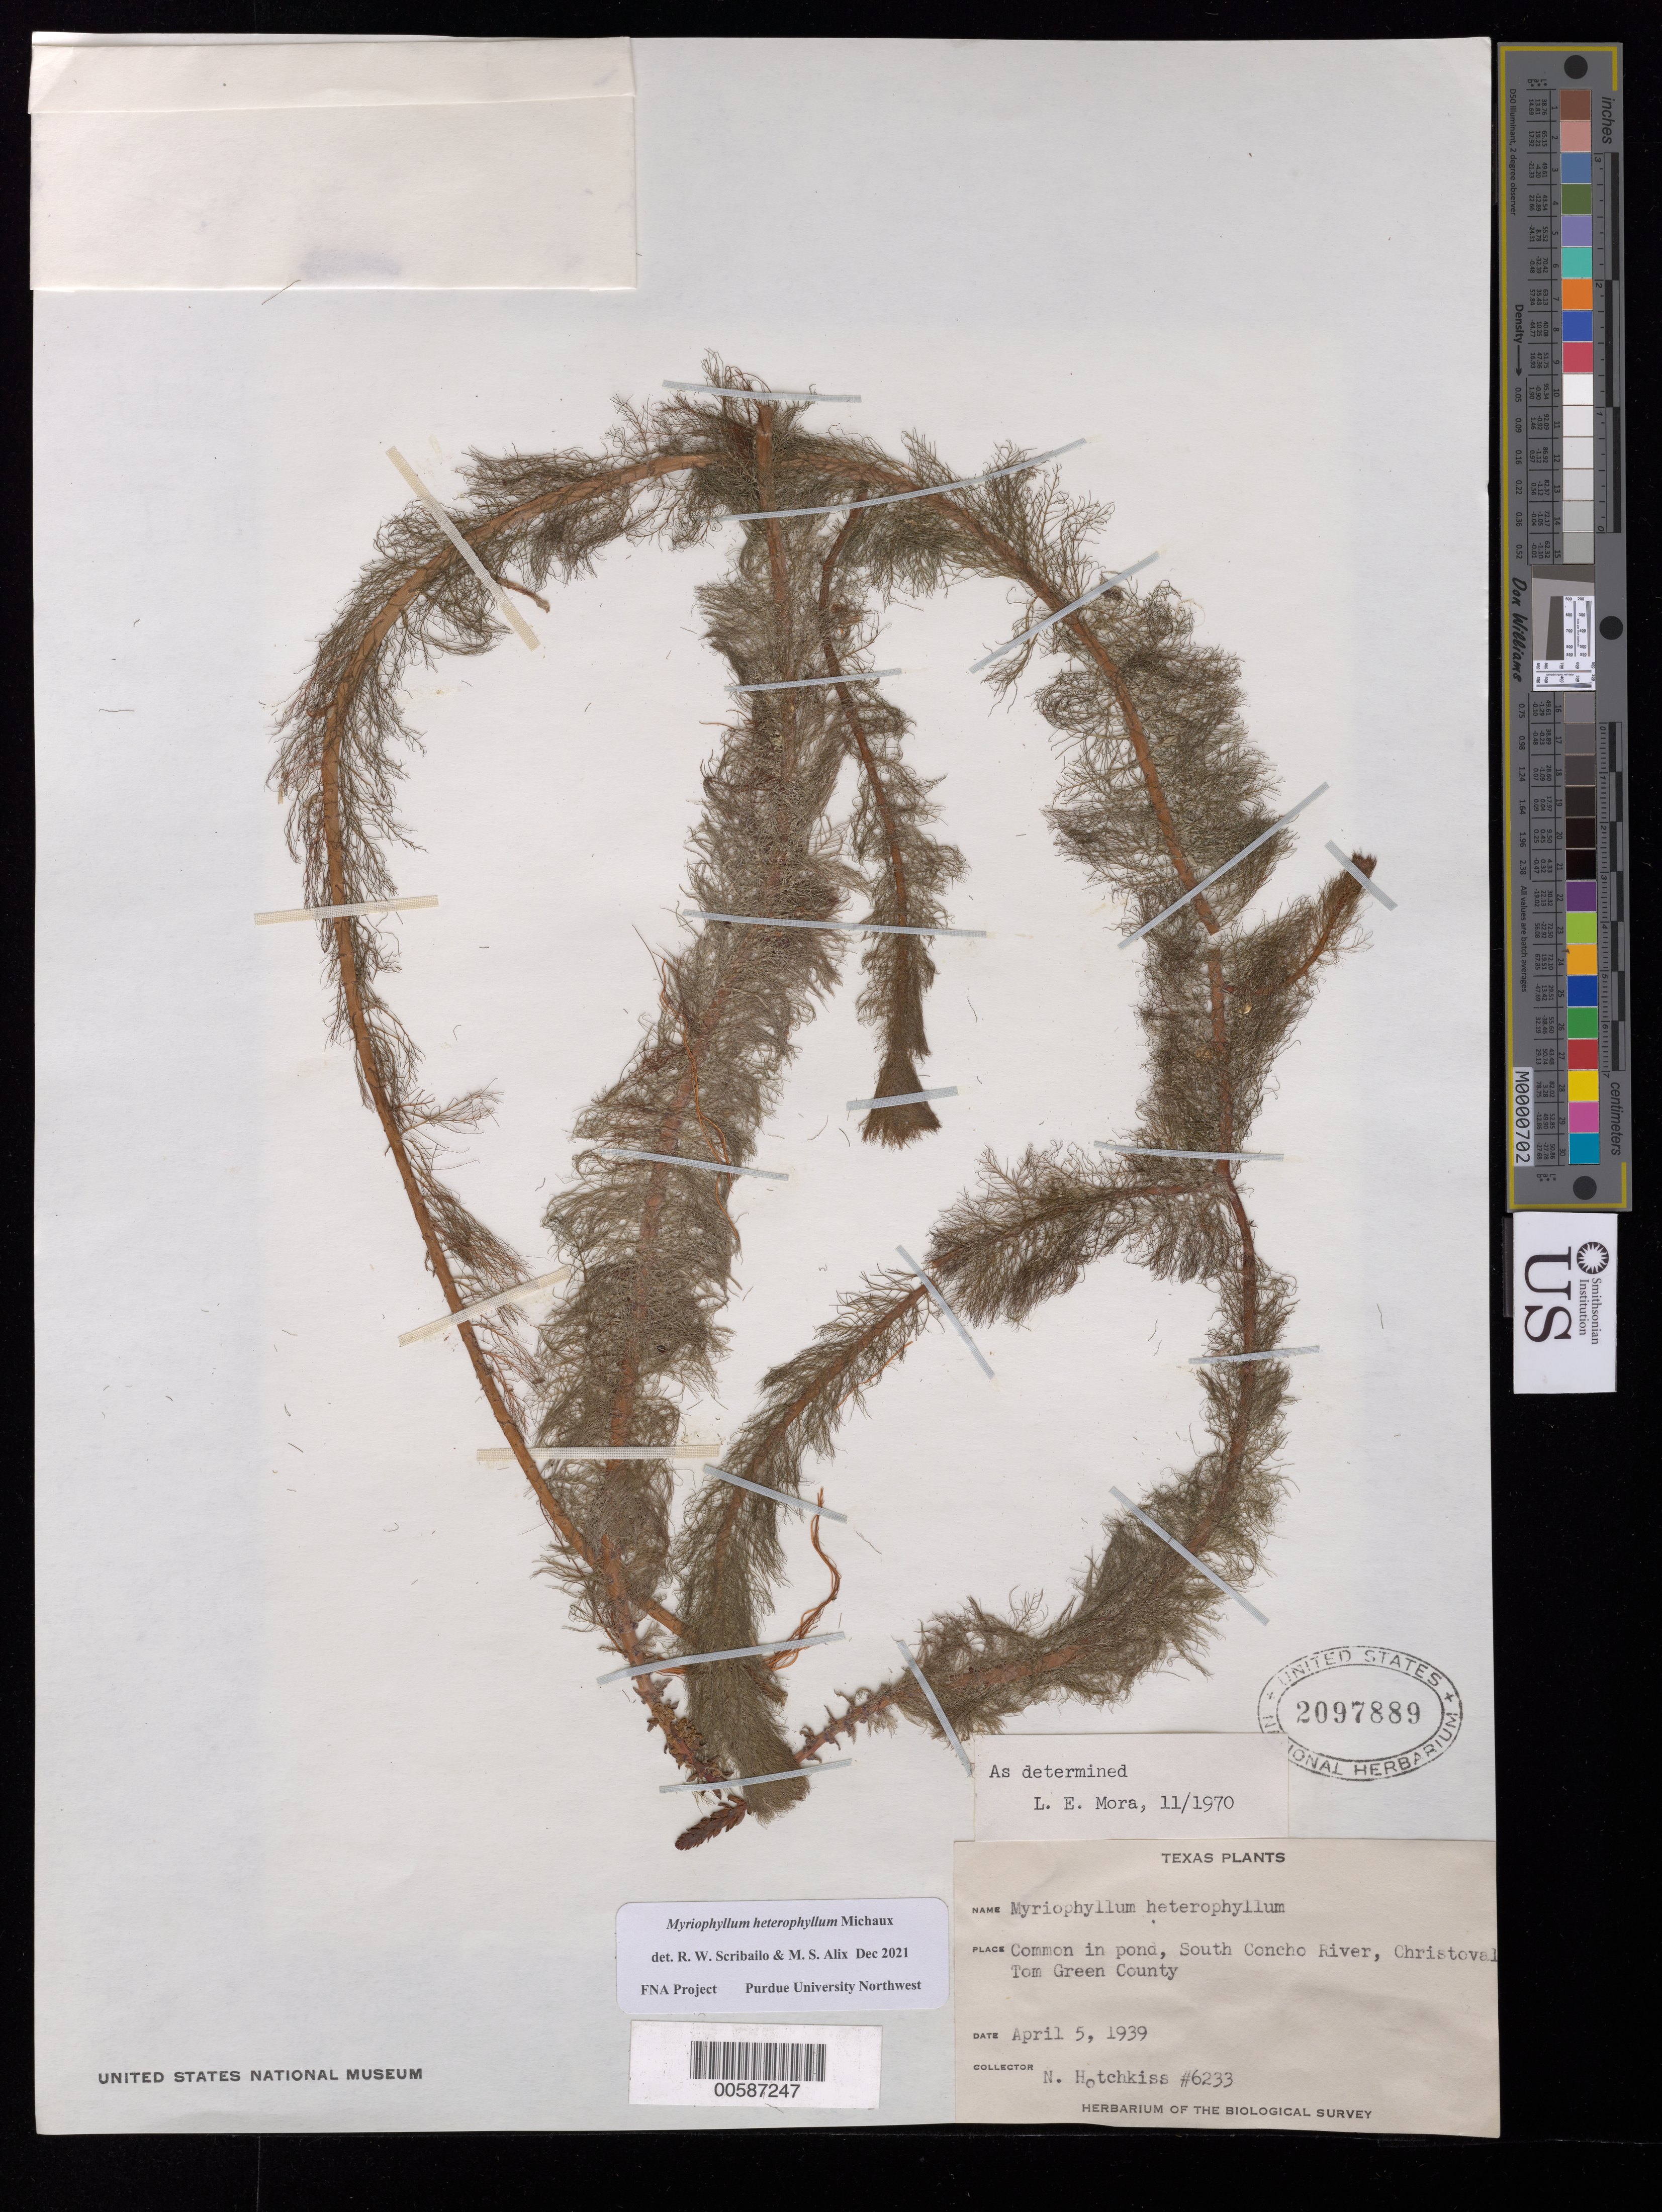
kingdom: Plantae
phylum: Tracheophyta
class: Magnoliopsida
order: Saxifragales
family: Haloragaceae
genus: Myriophyllum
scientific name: Myriophyllum heterophyllum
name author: Michx.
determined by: Scribailo, R. W.; Alix, M. S.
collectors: N. Hotchkiss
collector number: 6233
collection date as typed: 05 Apr 1939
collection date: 1939-04-05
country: United States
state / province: Texas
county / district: Tom Green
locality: South Concho River, Christoval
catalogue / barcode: US 2097889